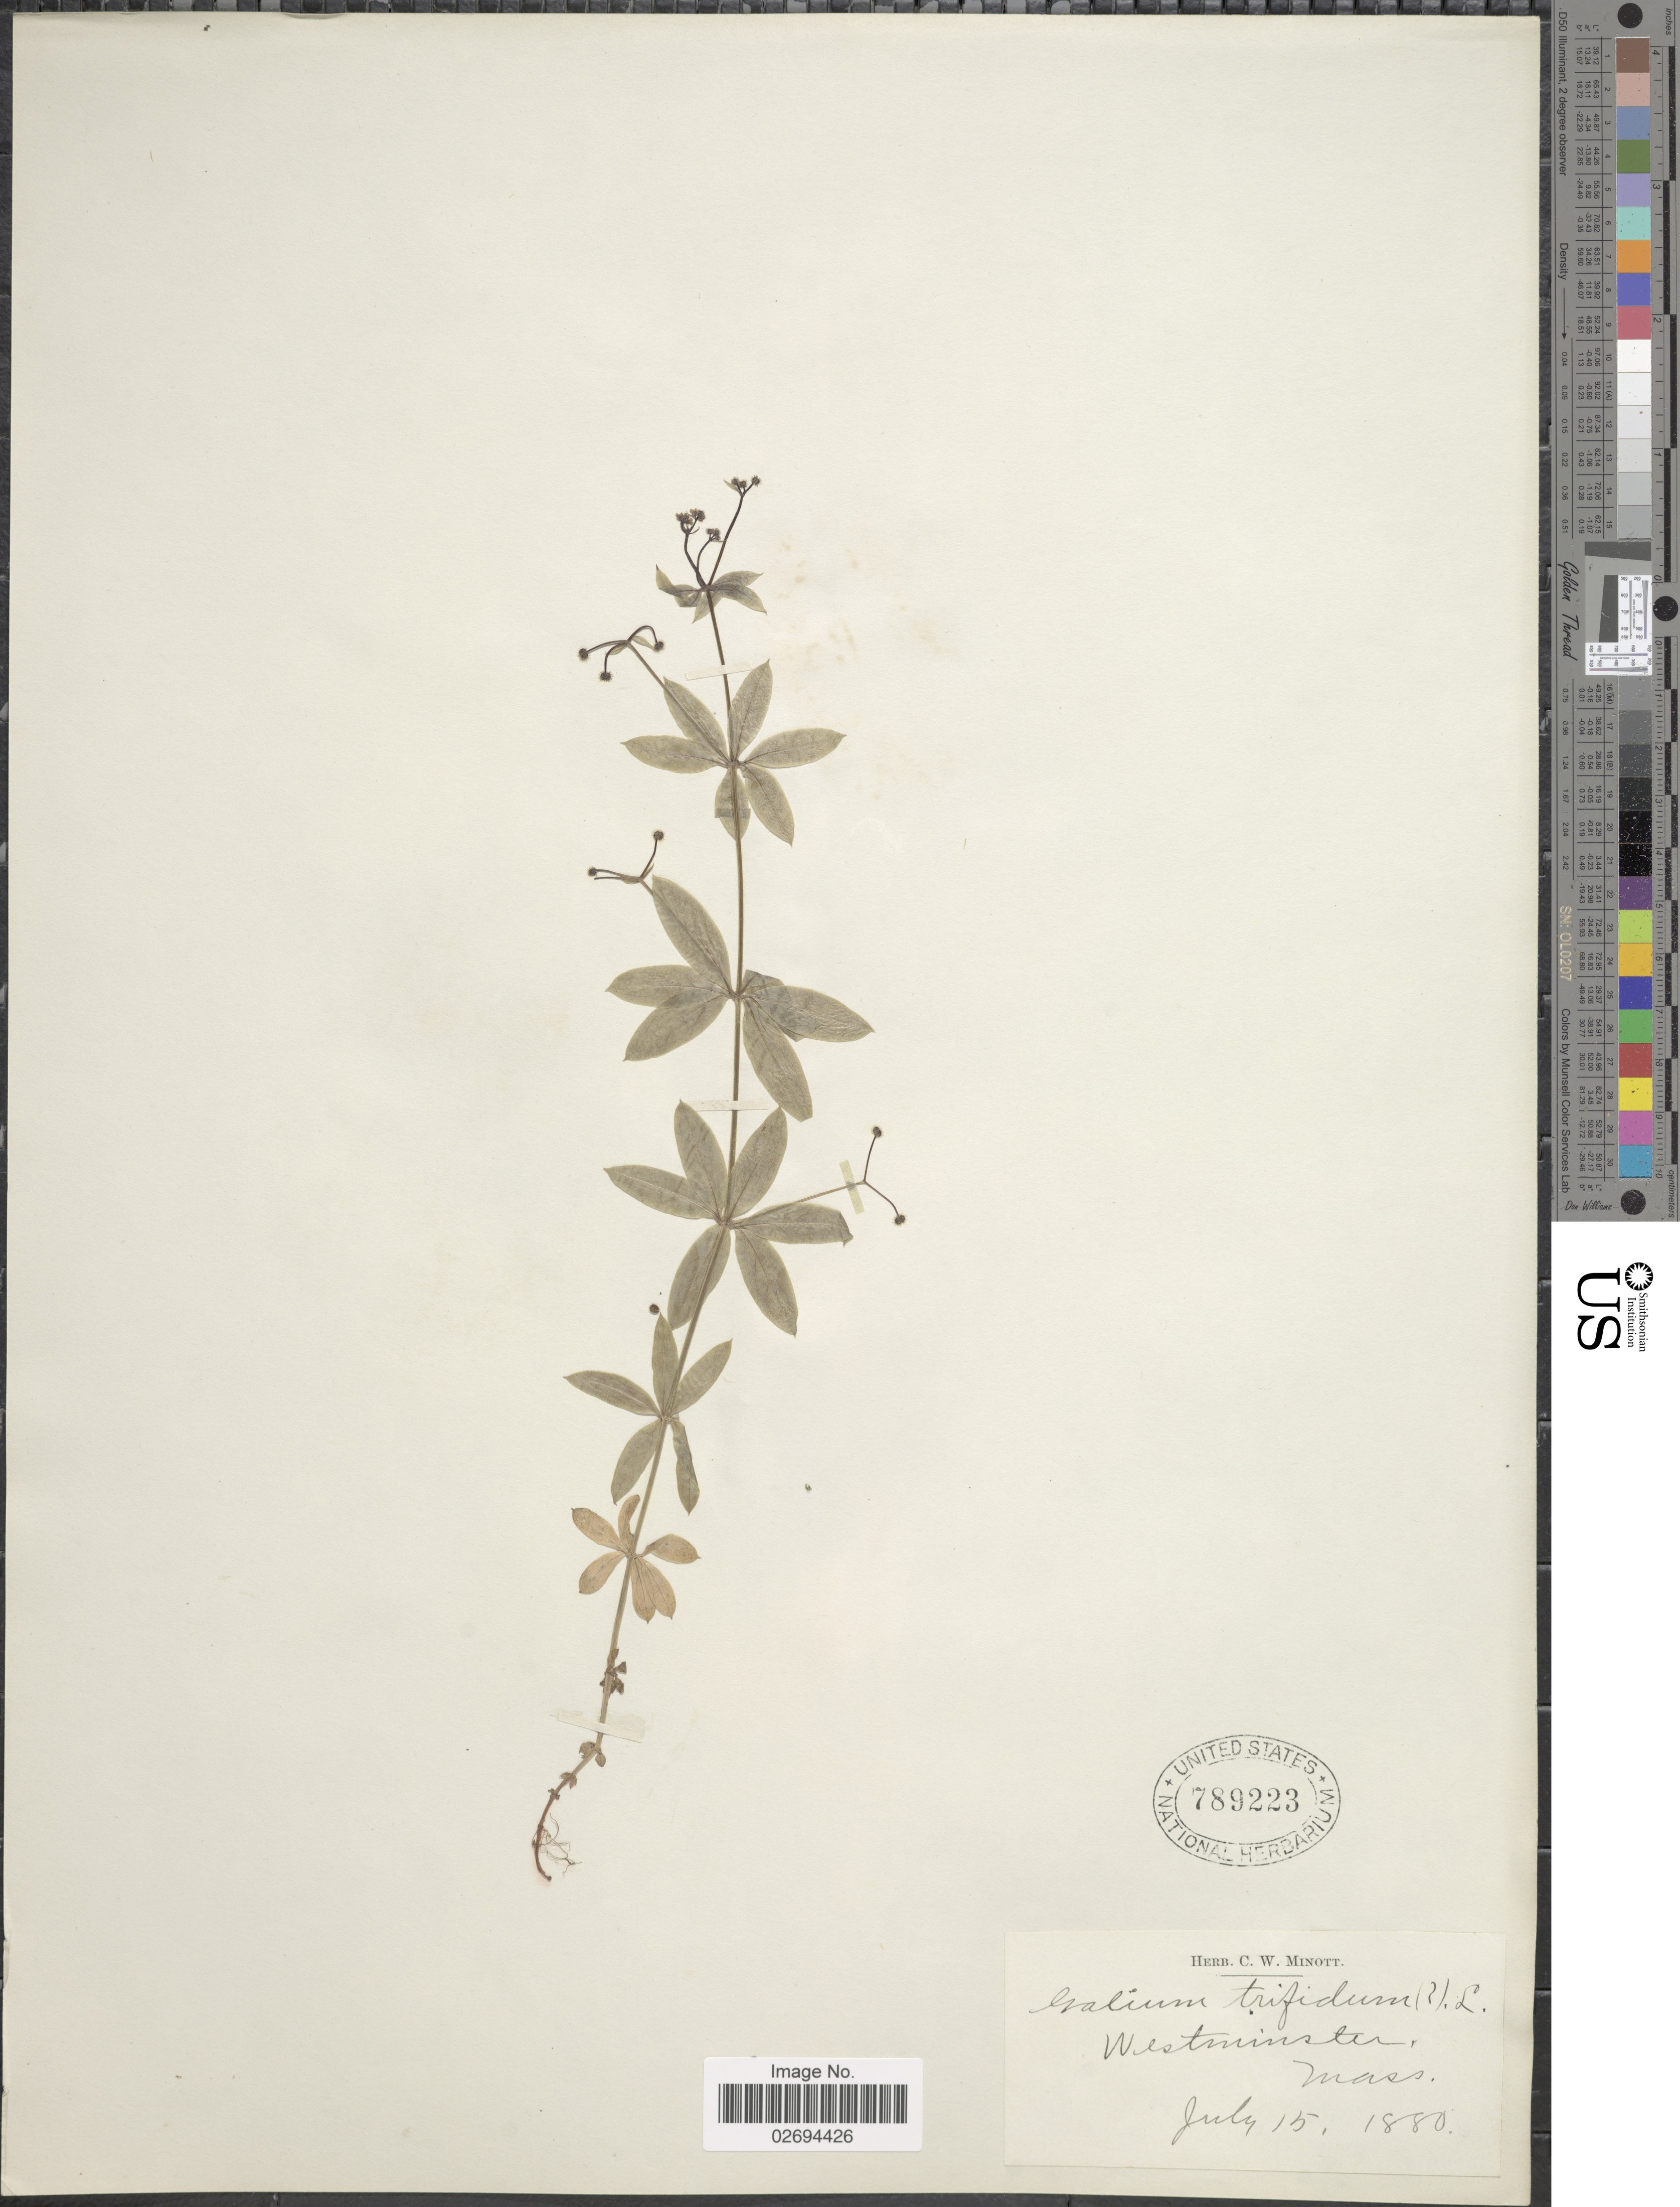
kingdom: Plantae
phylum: Tracheophyta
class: Magnoliopsida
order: Gentianales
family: Rubiaceae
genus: Galium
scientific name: Galium triflorum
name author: Michx.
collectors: ex herb. C. W. Minott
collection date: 1880-07-15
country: United States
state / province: Massachusetts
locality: Westminster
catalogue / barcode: US 789223